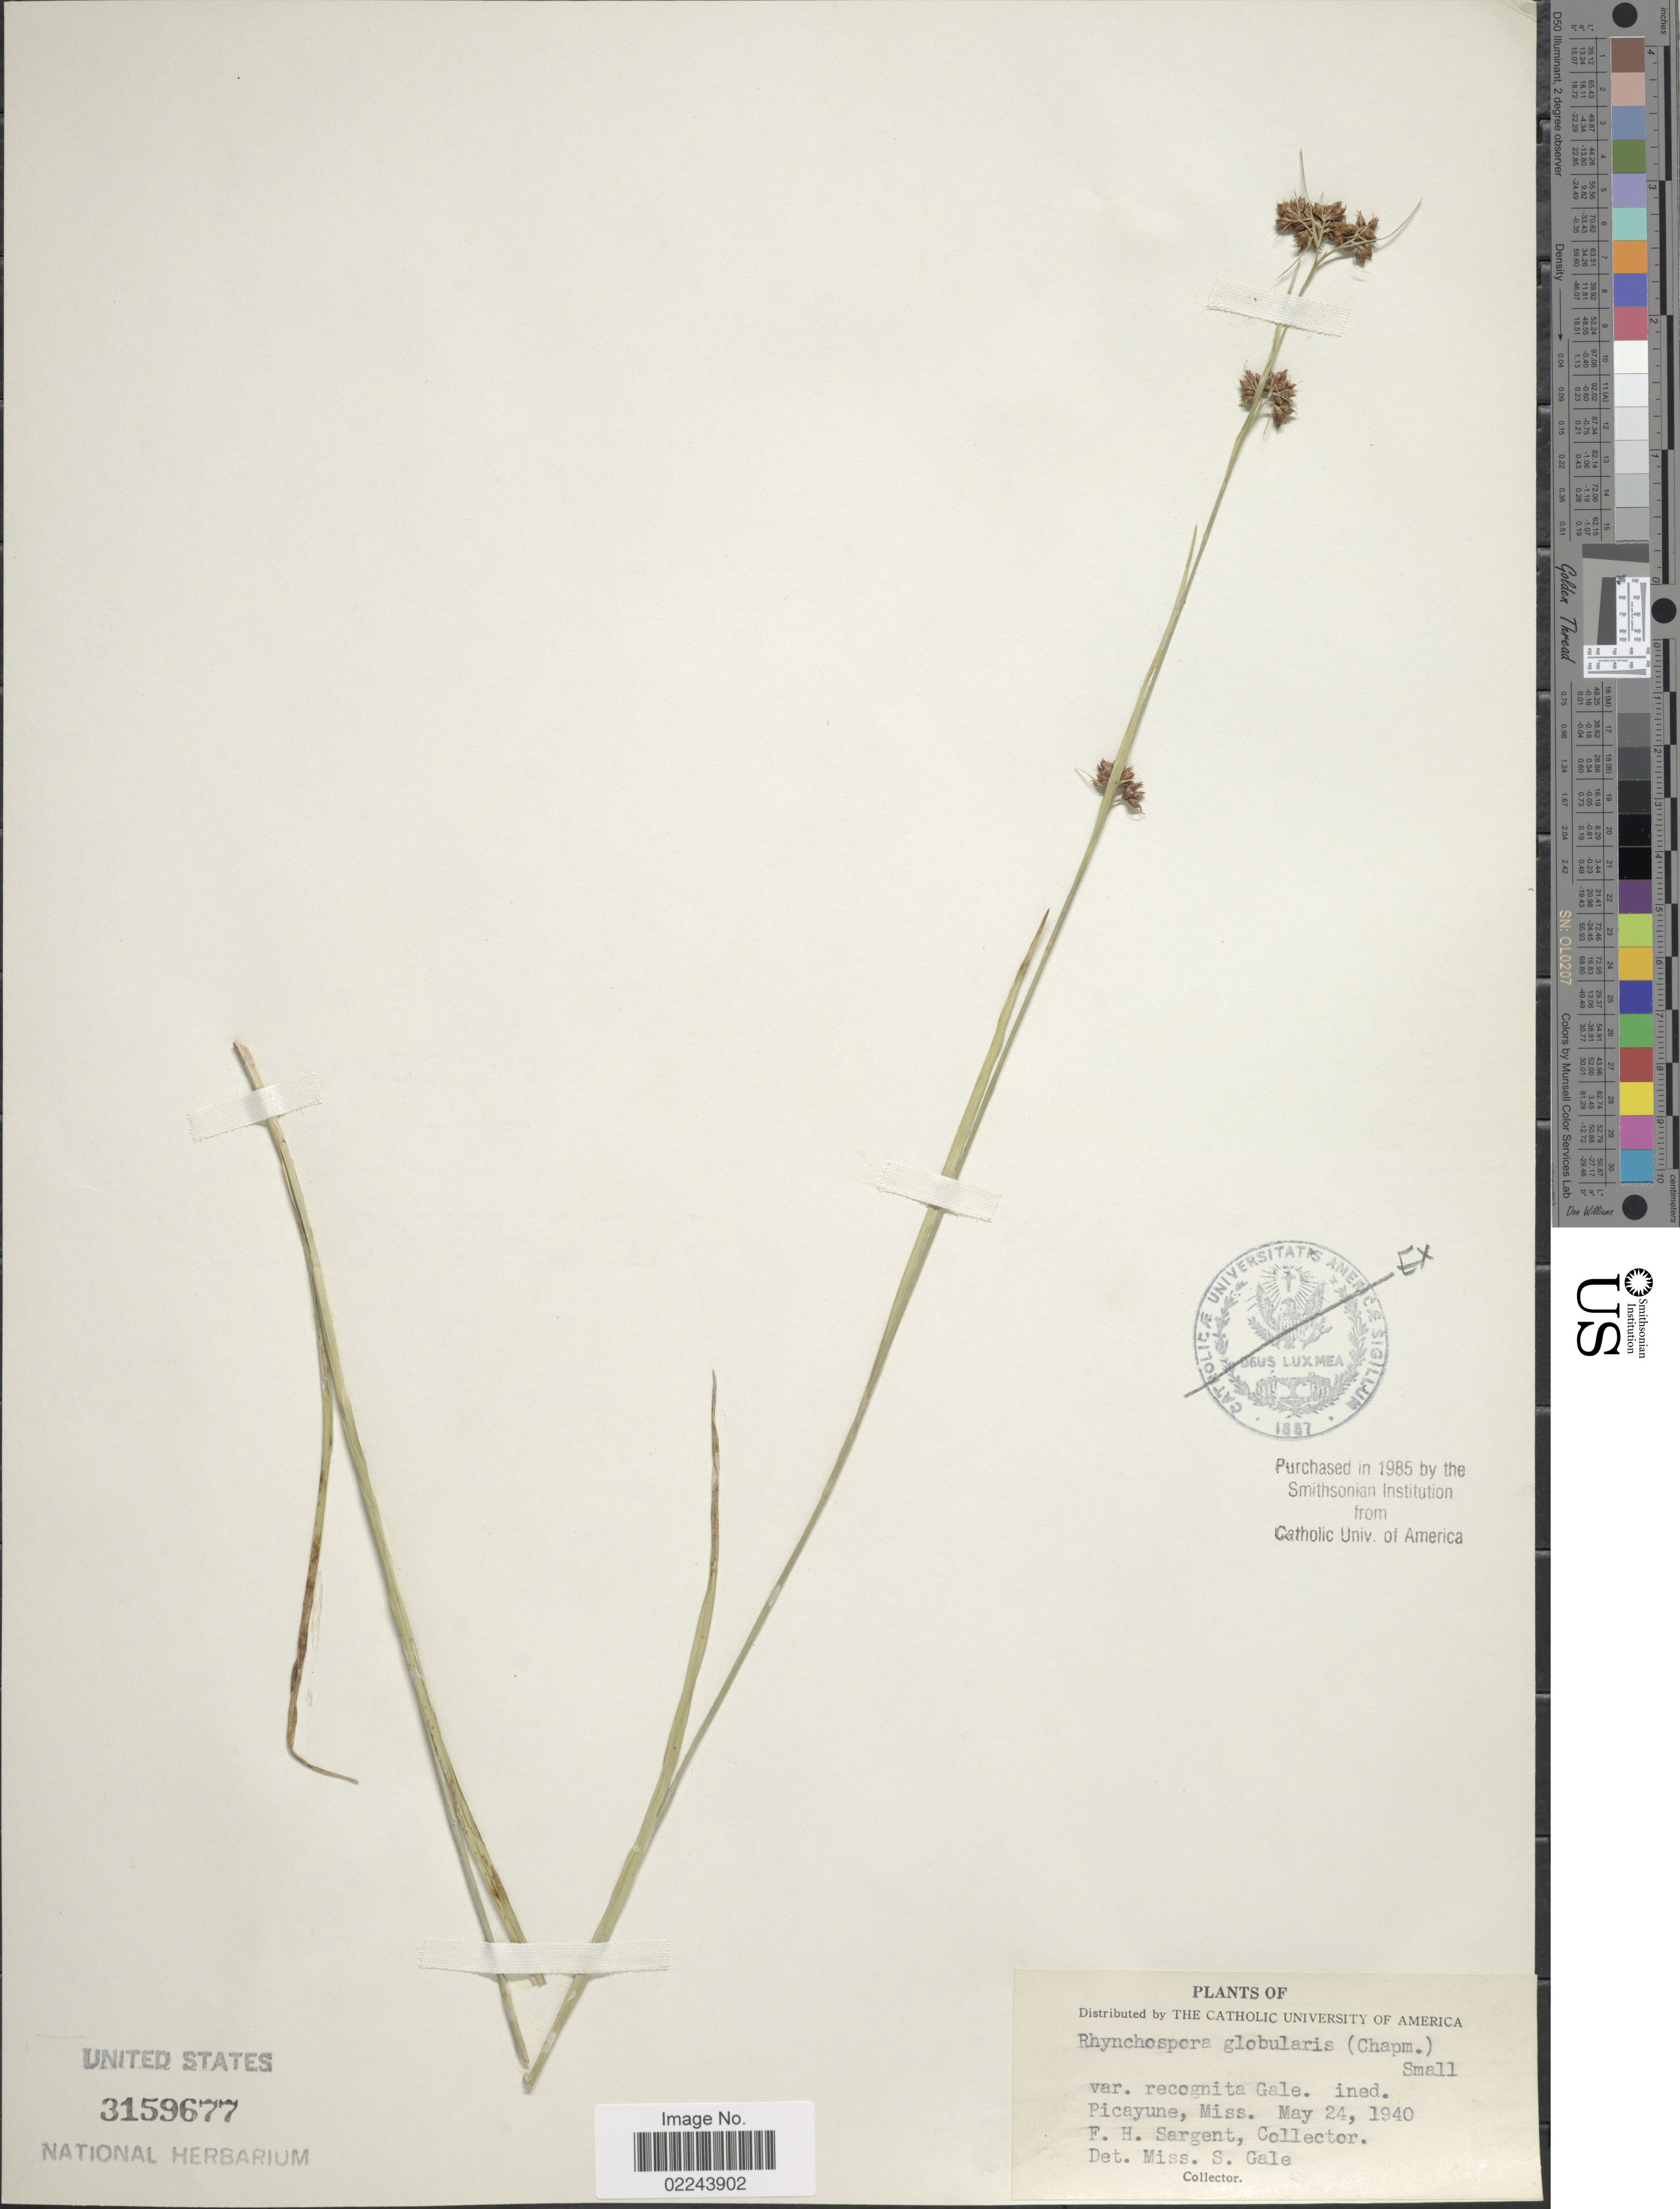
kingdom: Plantae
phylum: Tracheophyta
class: Liliopsida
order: Poales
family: Cyperaceae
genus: Rhynchospora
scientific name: Rhynchospora recognita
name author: (Gale) Kral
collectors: F. H. Sargent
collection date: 1940-05-24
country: United States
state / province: Mississippi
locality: Picayune,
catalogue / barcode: US 3159677